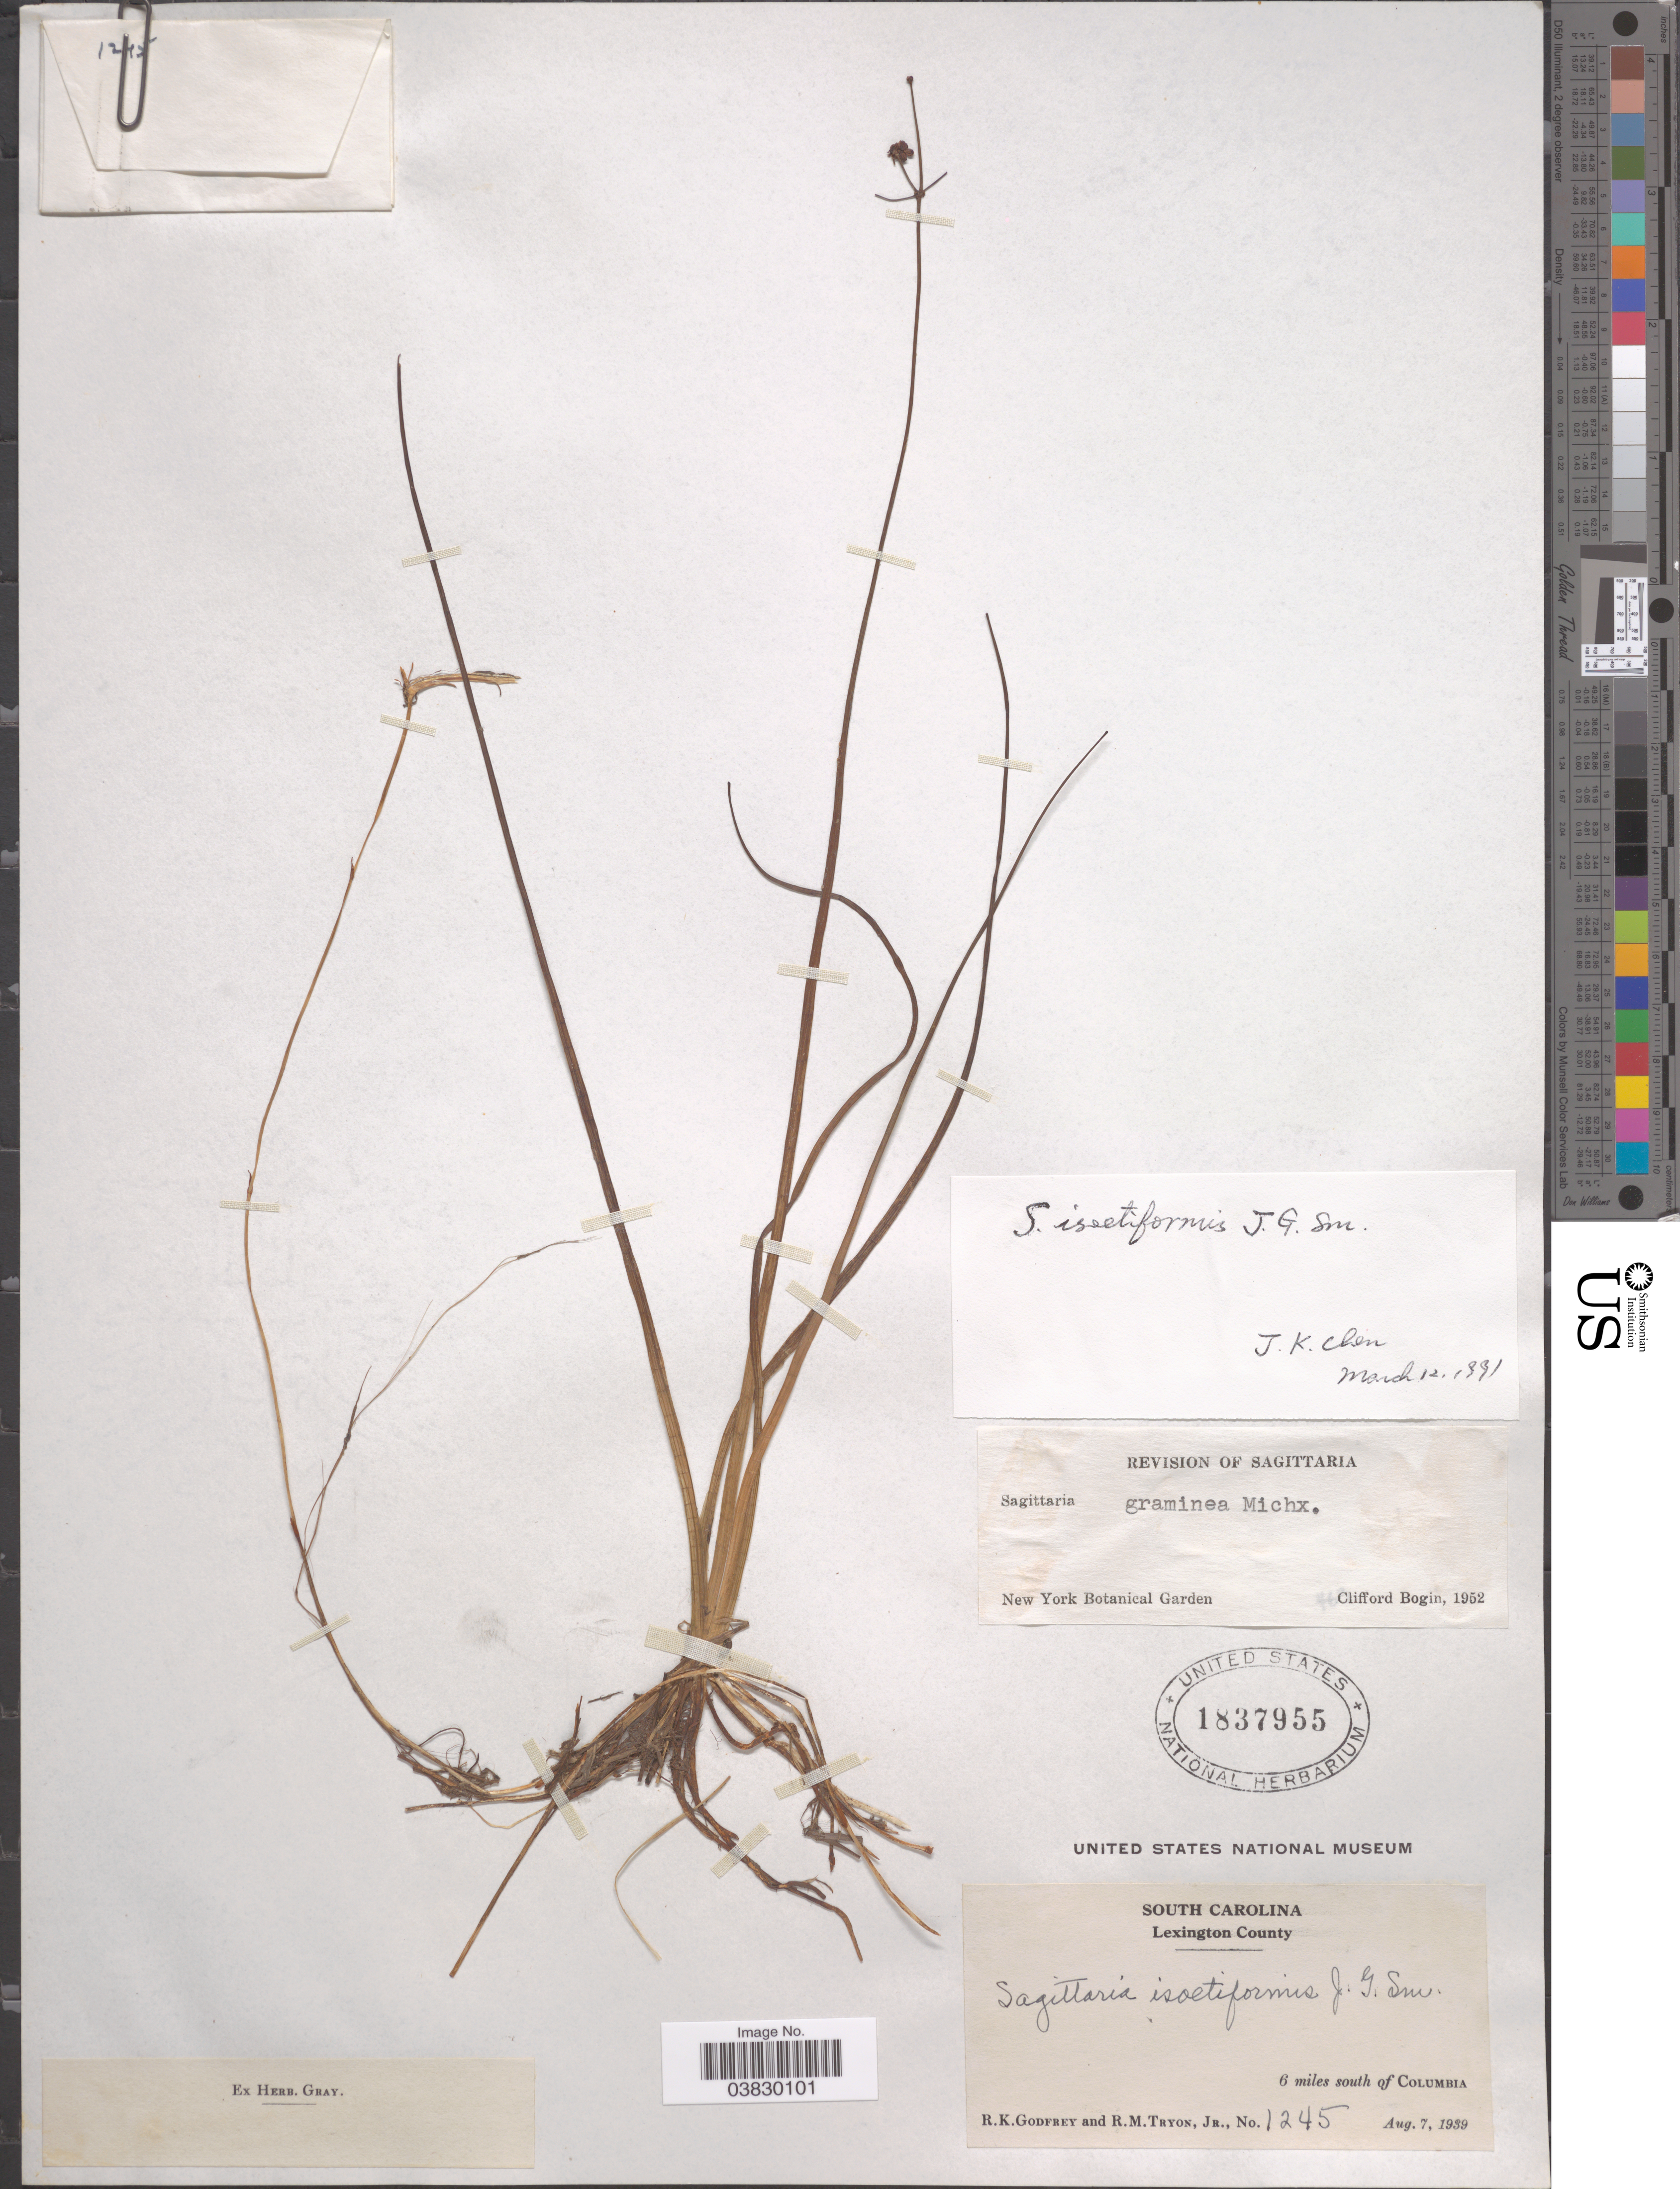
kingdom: Plantae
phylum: Tracheophyta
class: Liliopsida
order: Alismatales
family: Alismataceae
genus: Sagittaria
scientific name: Sagittaria graminea var. graminea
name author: Michx.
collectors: R. K. Godfrey & R. Tryon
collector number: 1245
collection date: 1939-08-07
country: United States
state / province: South Carolina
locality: Lexington County. 6 miles south of Columbia.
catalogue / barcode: US 1837955